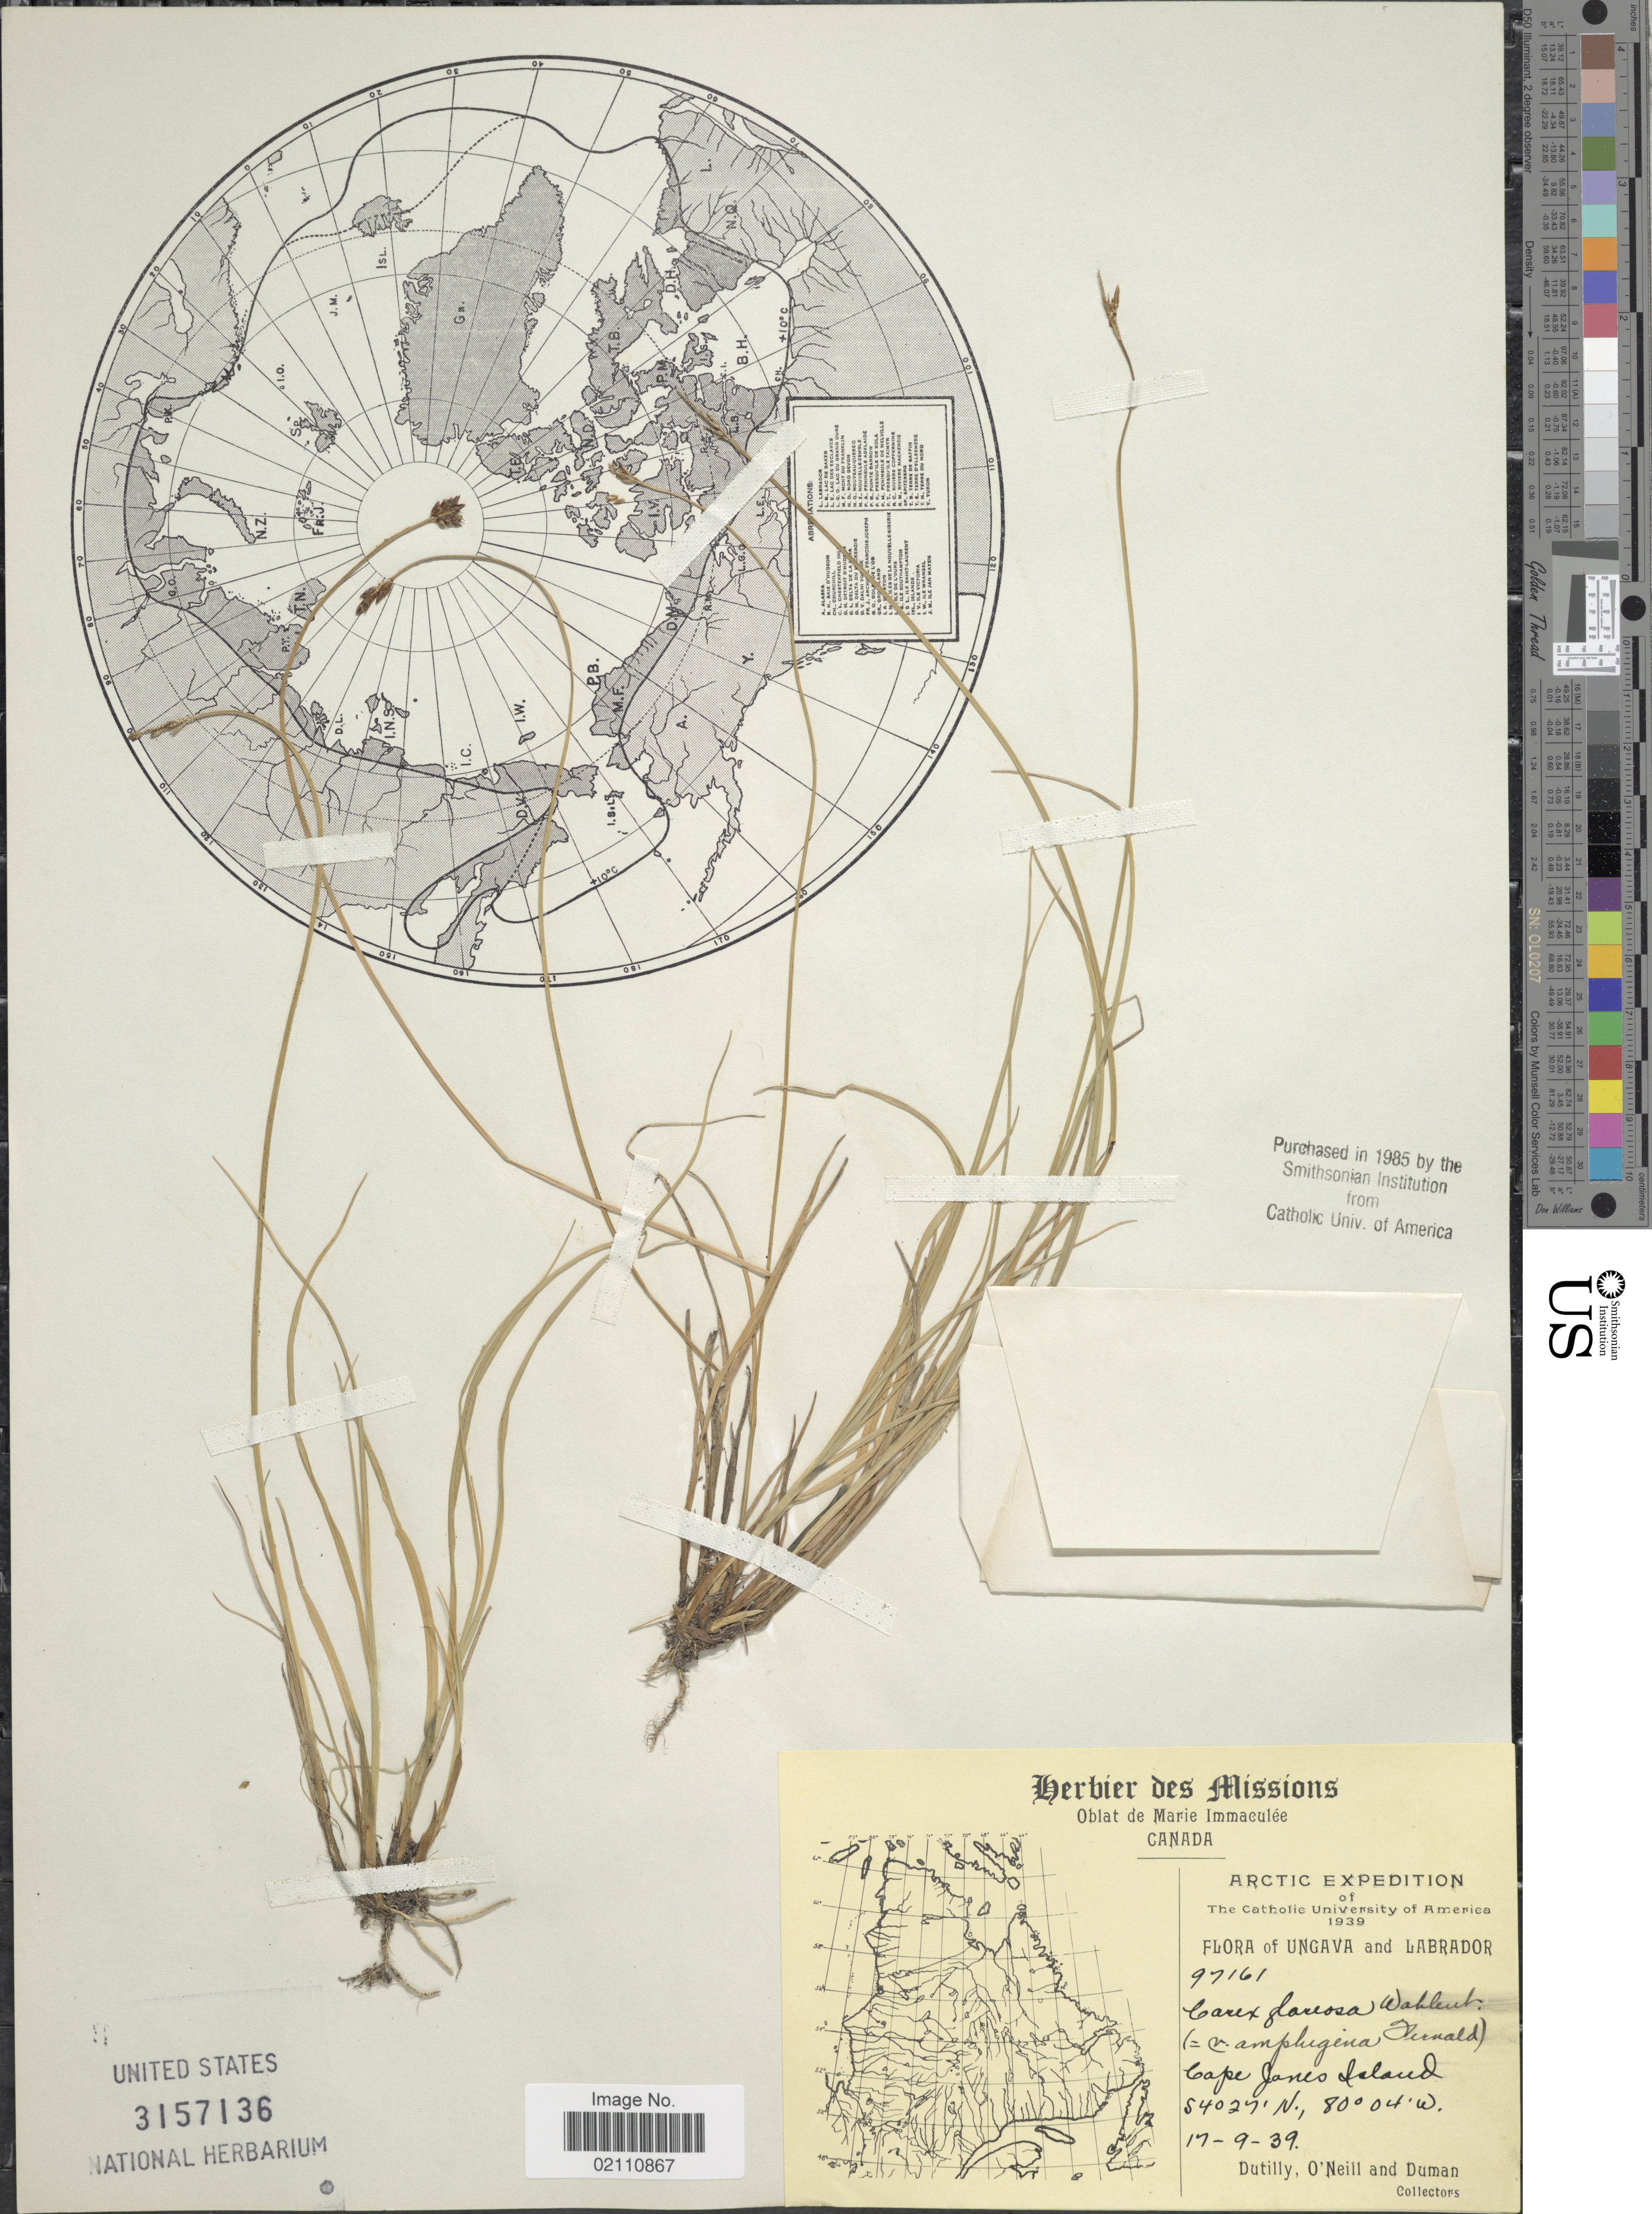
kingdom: Plantae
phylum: Tracheophyta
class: Liliopsida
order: Poales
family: Cyperaceae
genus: Carex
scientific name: Carex glareosa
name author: Schkuhr ex Wahlenb.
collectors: -. Dutilly, O' Neill & -. Duman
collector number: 97161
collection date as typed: Transcribed d/m/y: 17/9/39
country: Canada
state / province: Quebec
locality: Oblat de Marie Immaculee, Canada, Ungava and Labrador, Cape Janes Island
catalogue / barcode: US 3157136